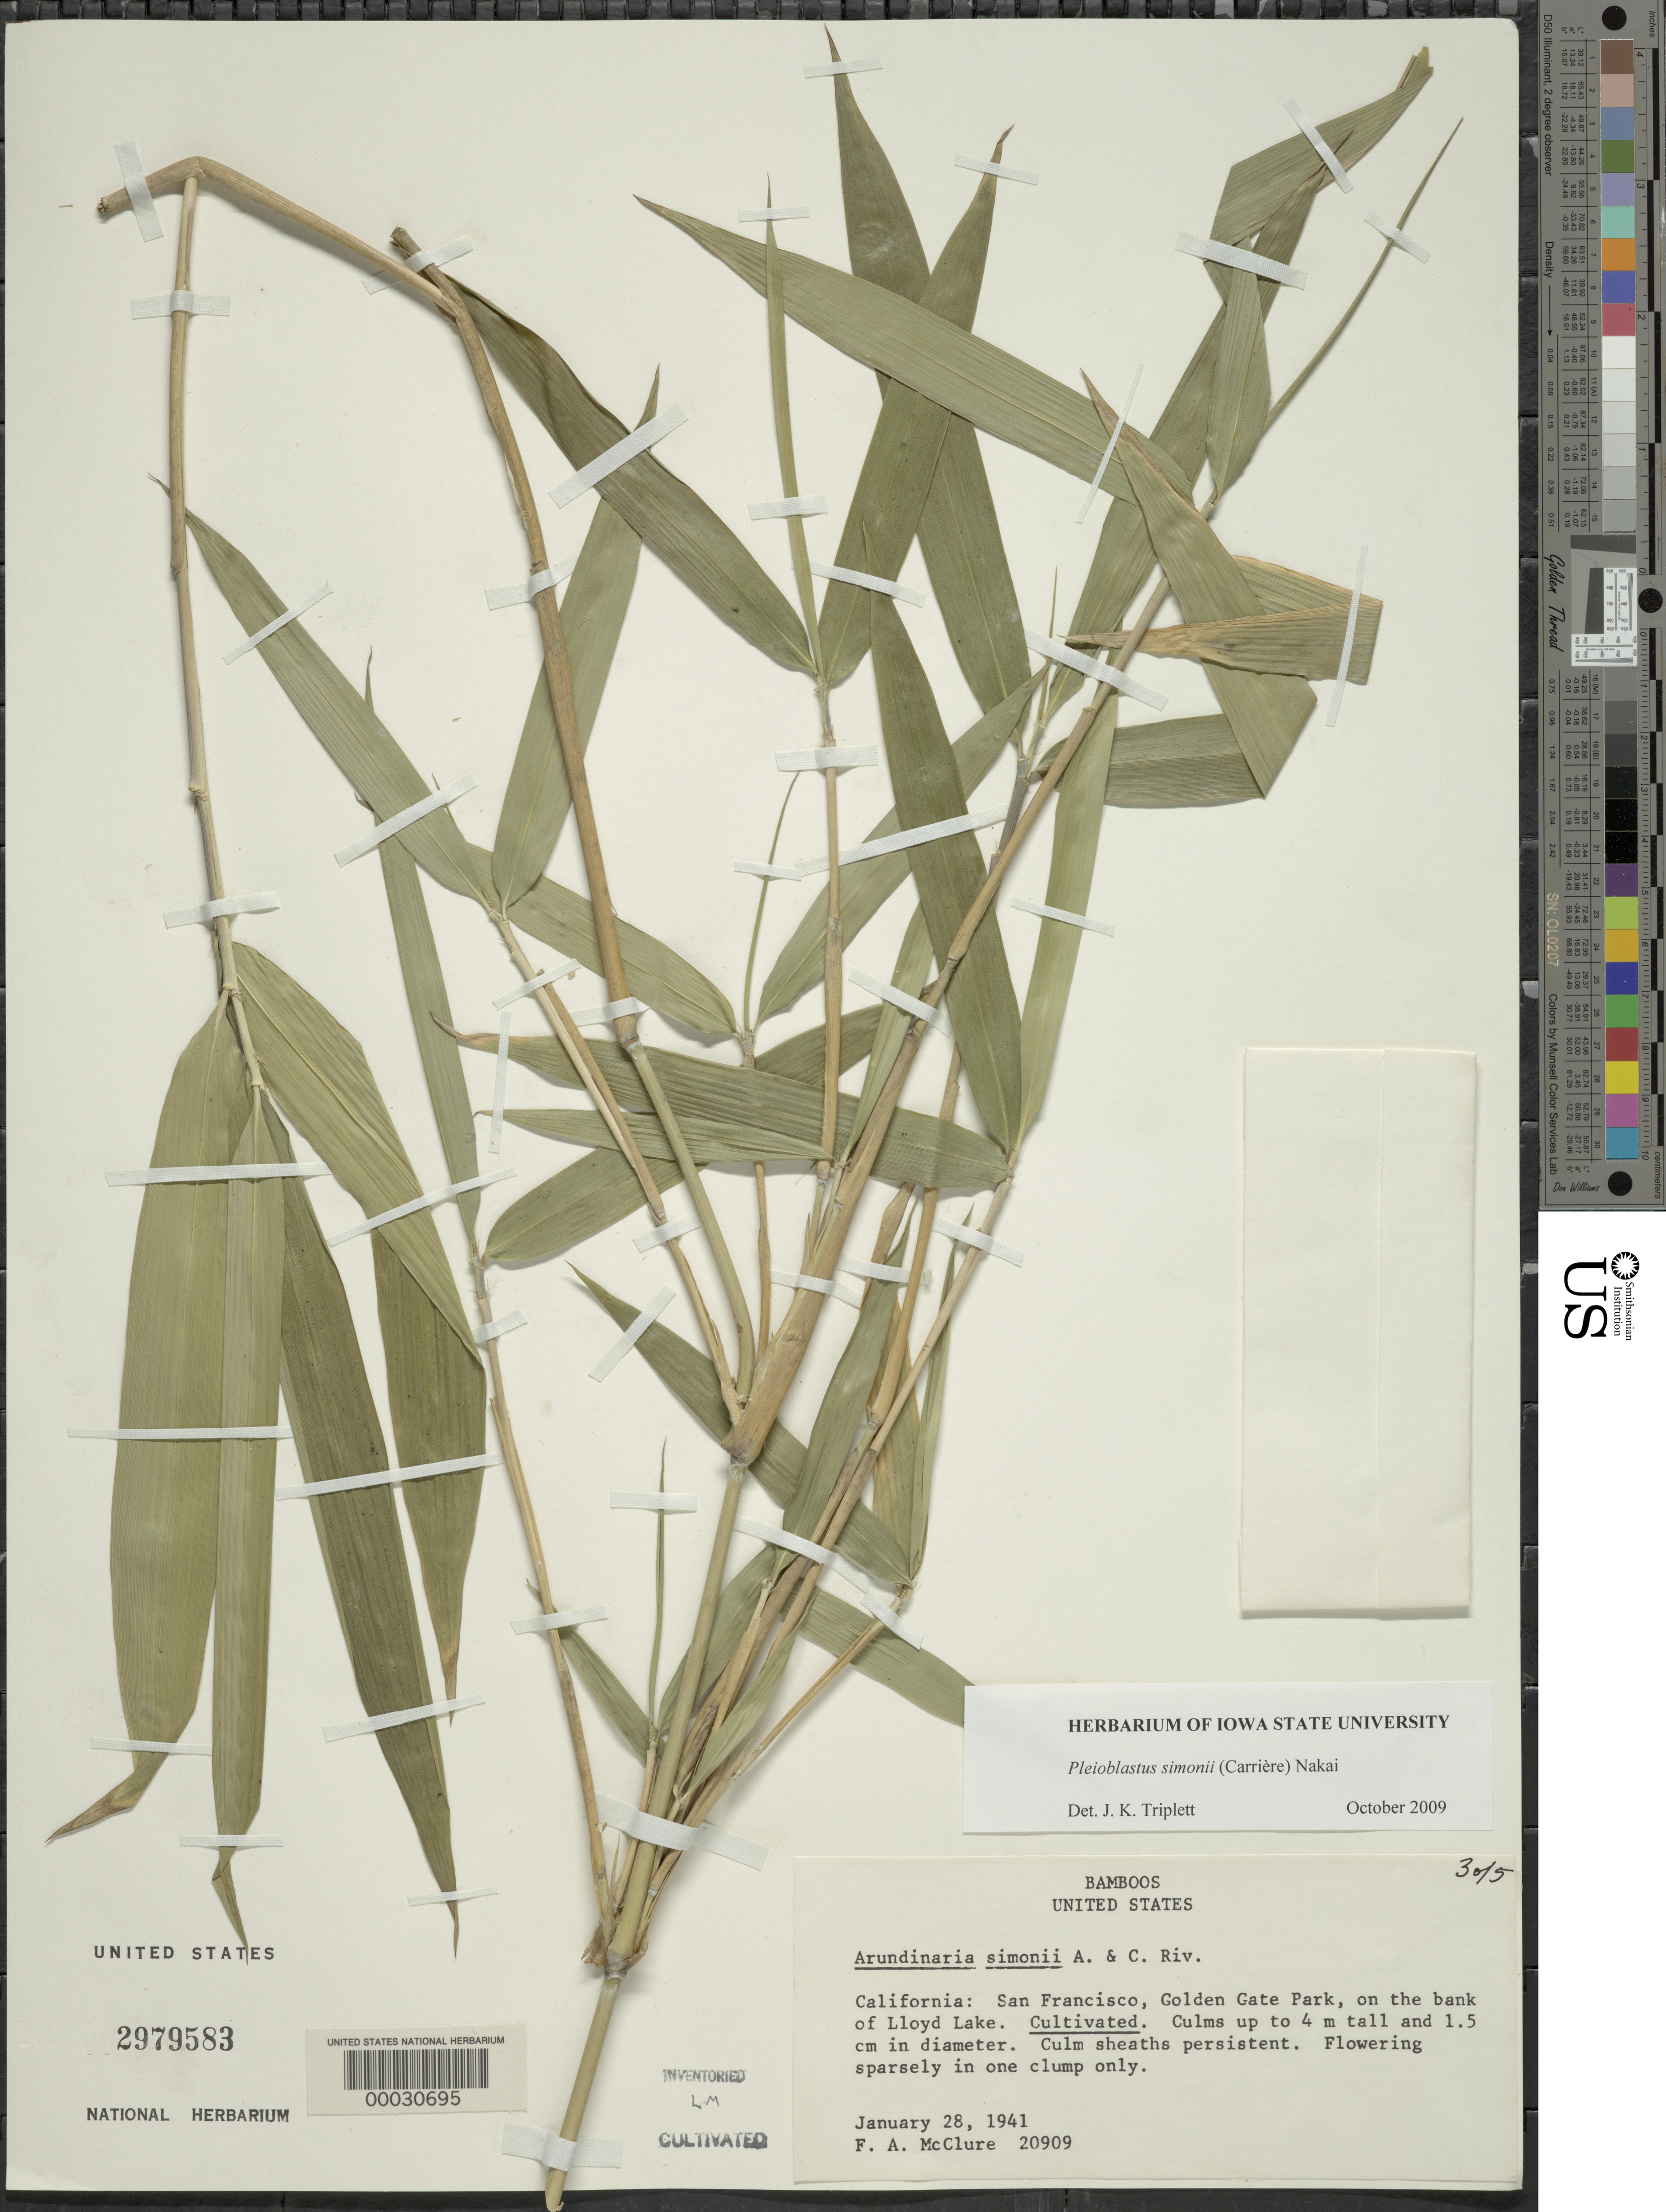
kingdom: Plantae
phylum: Tracheophyta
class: Liliopsida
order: Poales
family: Poaceae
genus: Pleioblastus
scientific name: Pleioblastus simonii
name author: (Carrière) Nakai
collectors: F. A. McClure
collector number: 20909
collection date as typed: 28 Jan 1941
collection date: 1941-01-28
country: United States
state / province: California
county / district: San Francisco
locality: San francisco, golden gate park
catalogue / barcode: US 2979583